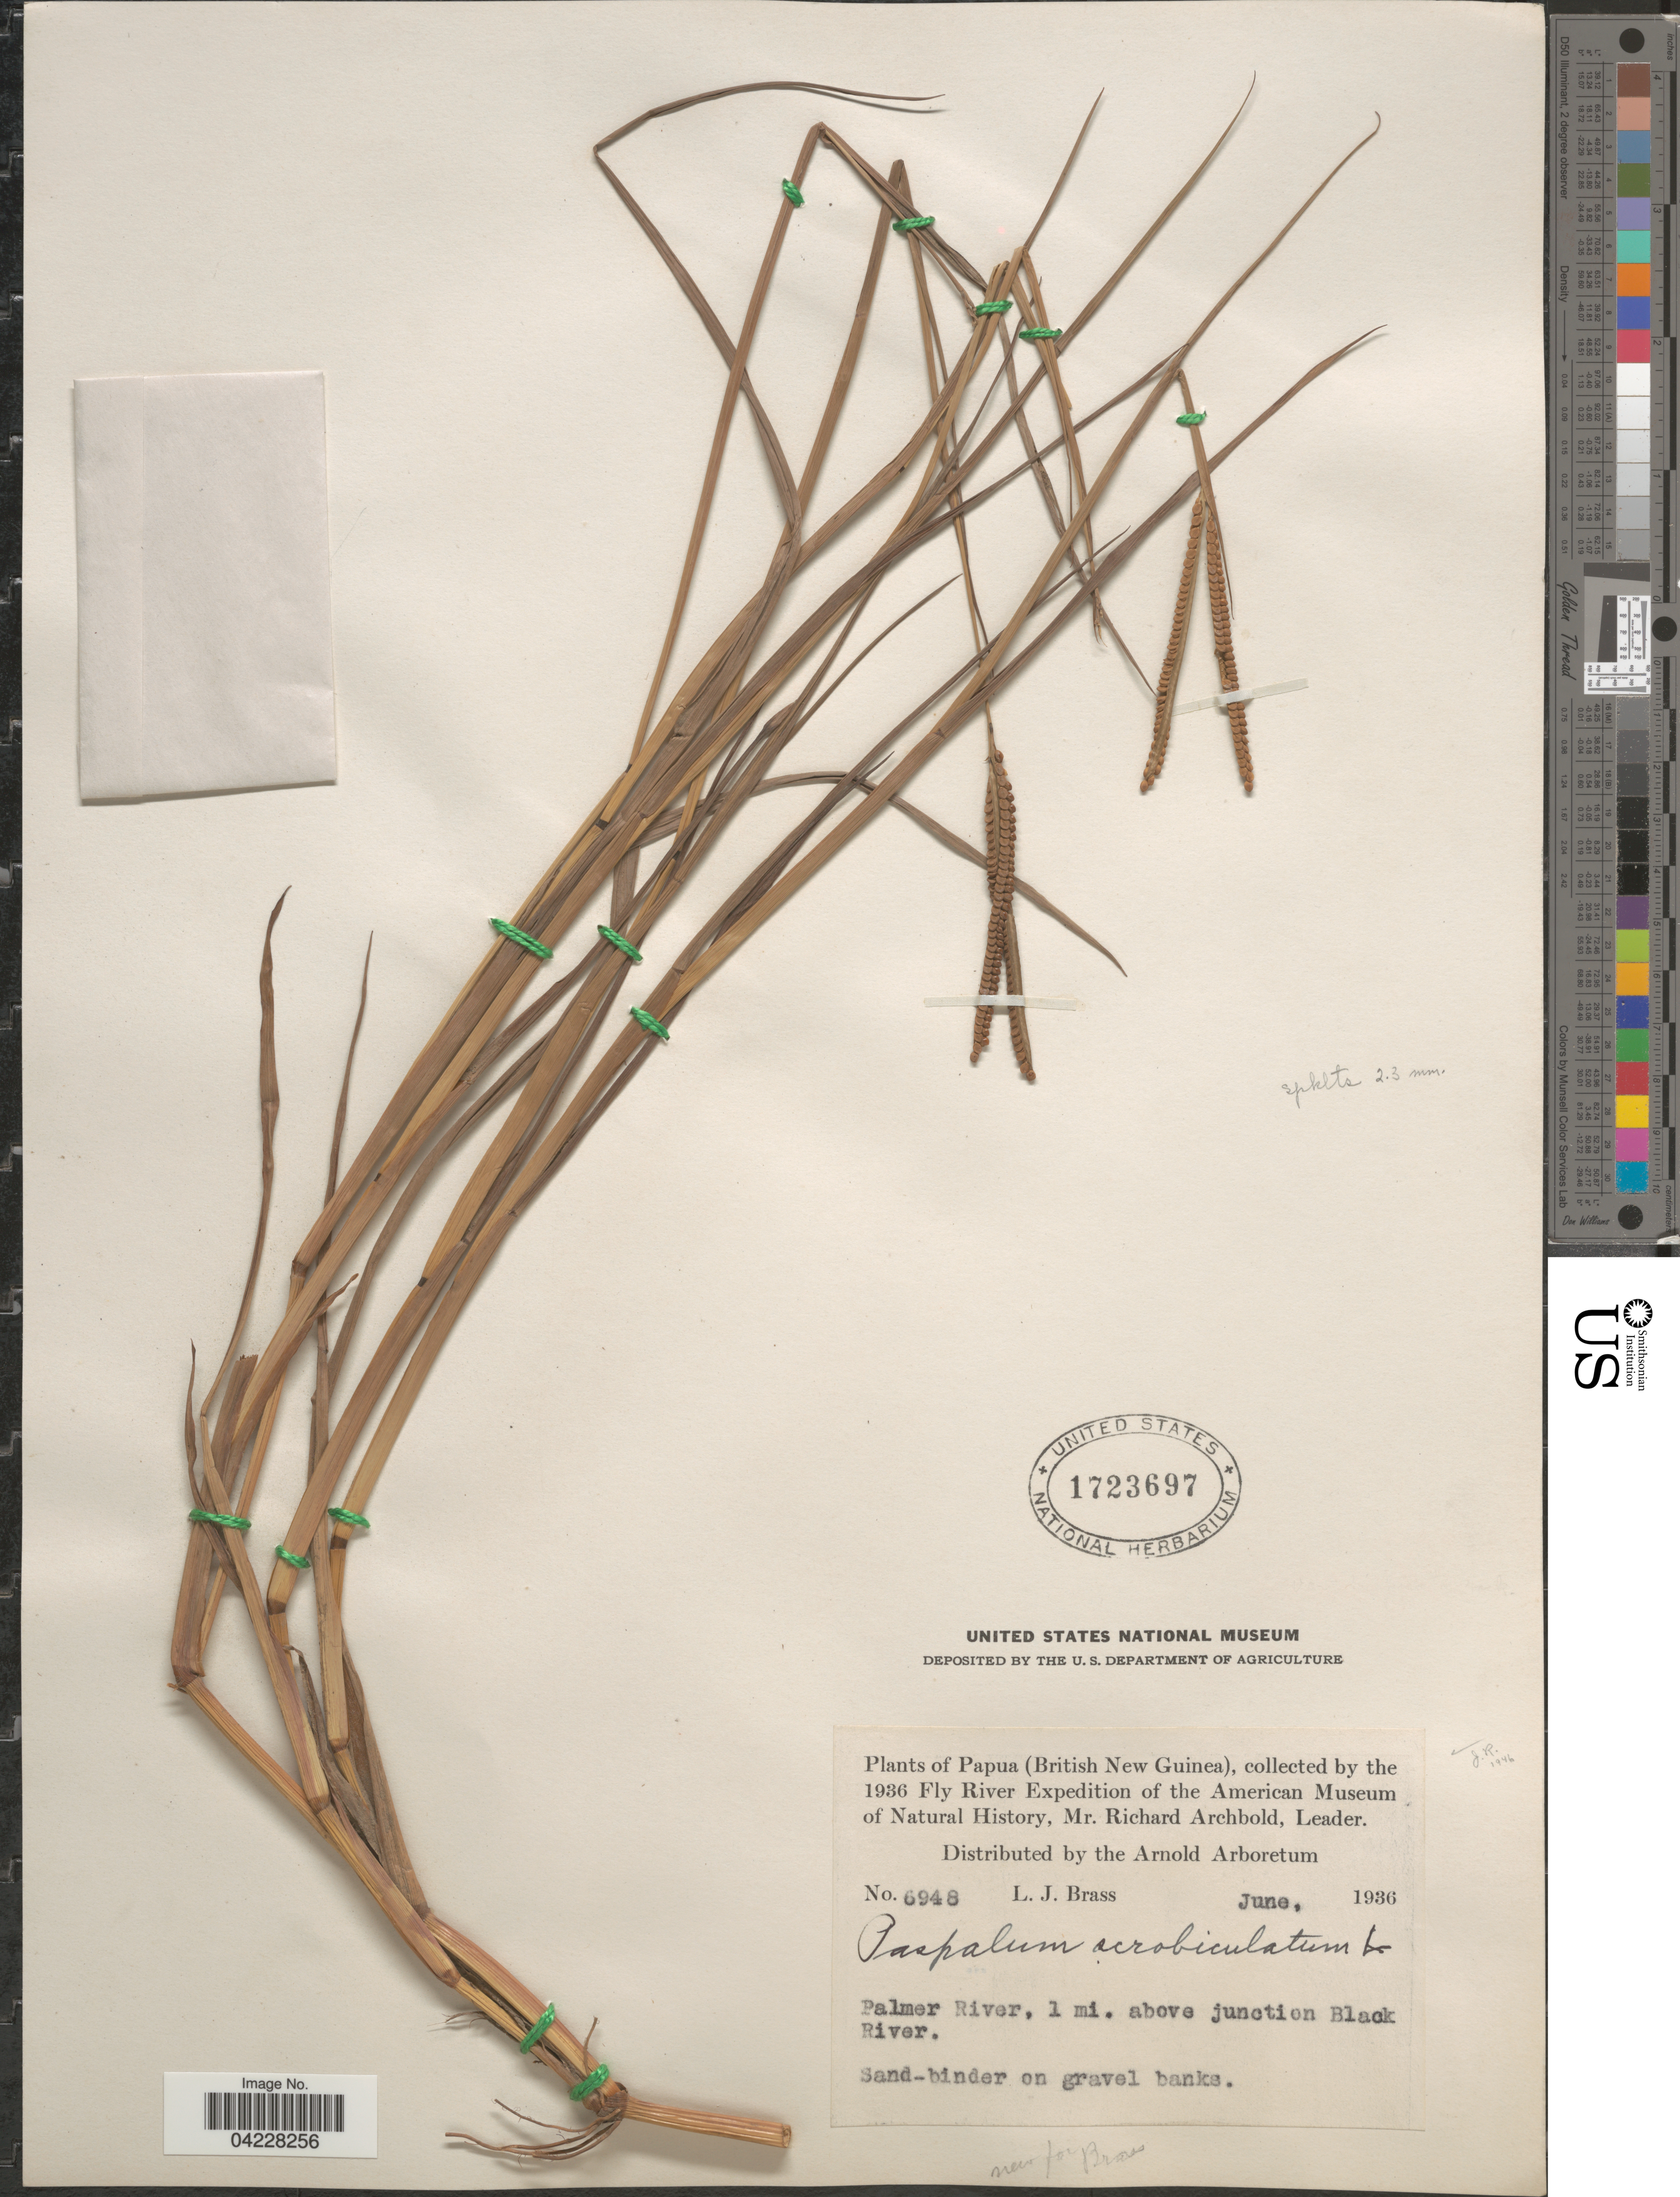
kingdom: Plantae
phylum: Tracheophyta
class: Liliopsida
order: Poales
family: Poaceae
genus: Paspalum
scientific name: Paspalum scrobiculatum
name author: L.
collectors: L. J. Brass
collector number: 6948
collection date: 1936-06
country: Papua New Guinea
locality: Papua (British New Guinea). 1936 Fly River Expedition of the American Museum of Natural History. Palmer River, 1 mi. above junction Black River. Sand-binder on gravel banks.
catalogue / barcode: US 1723697